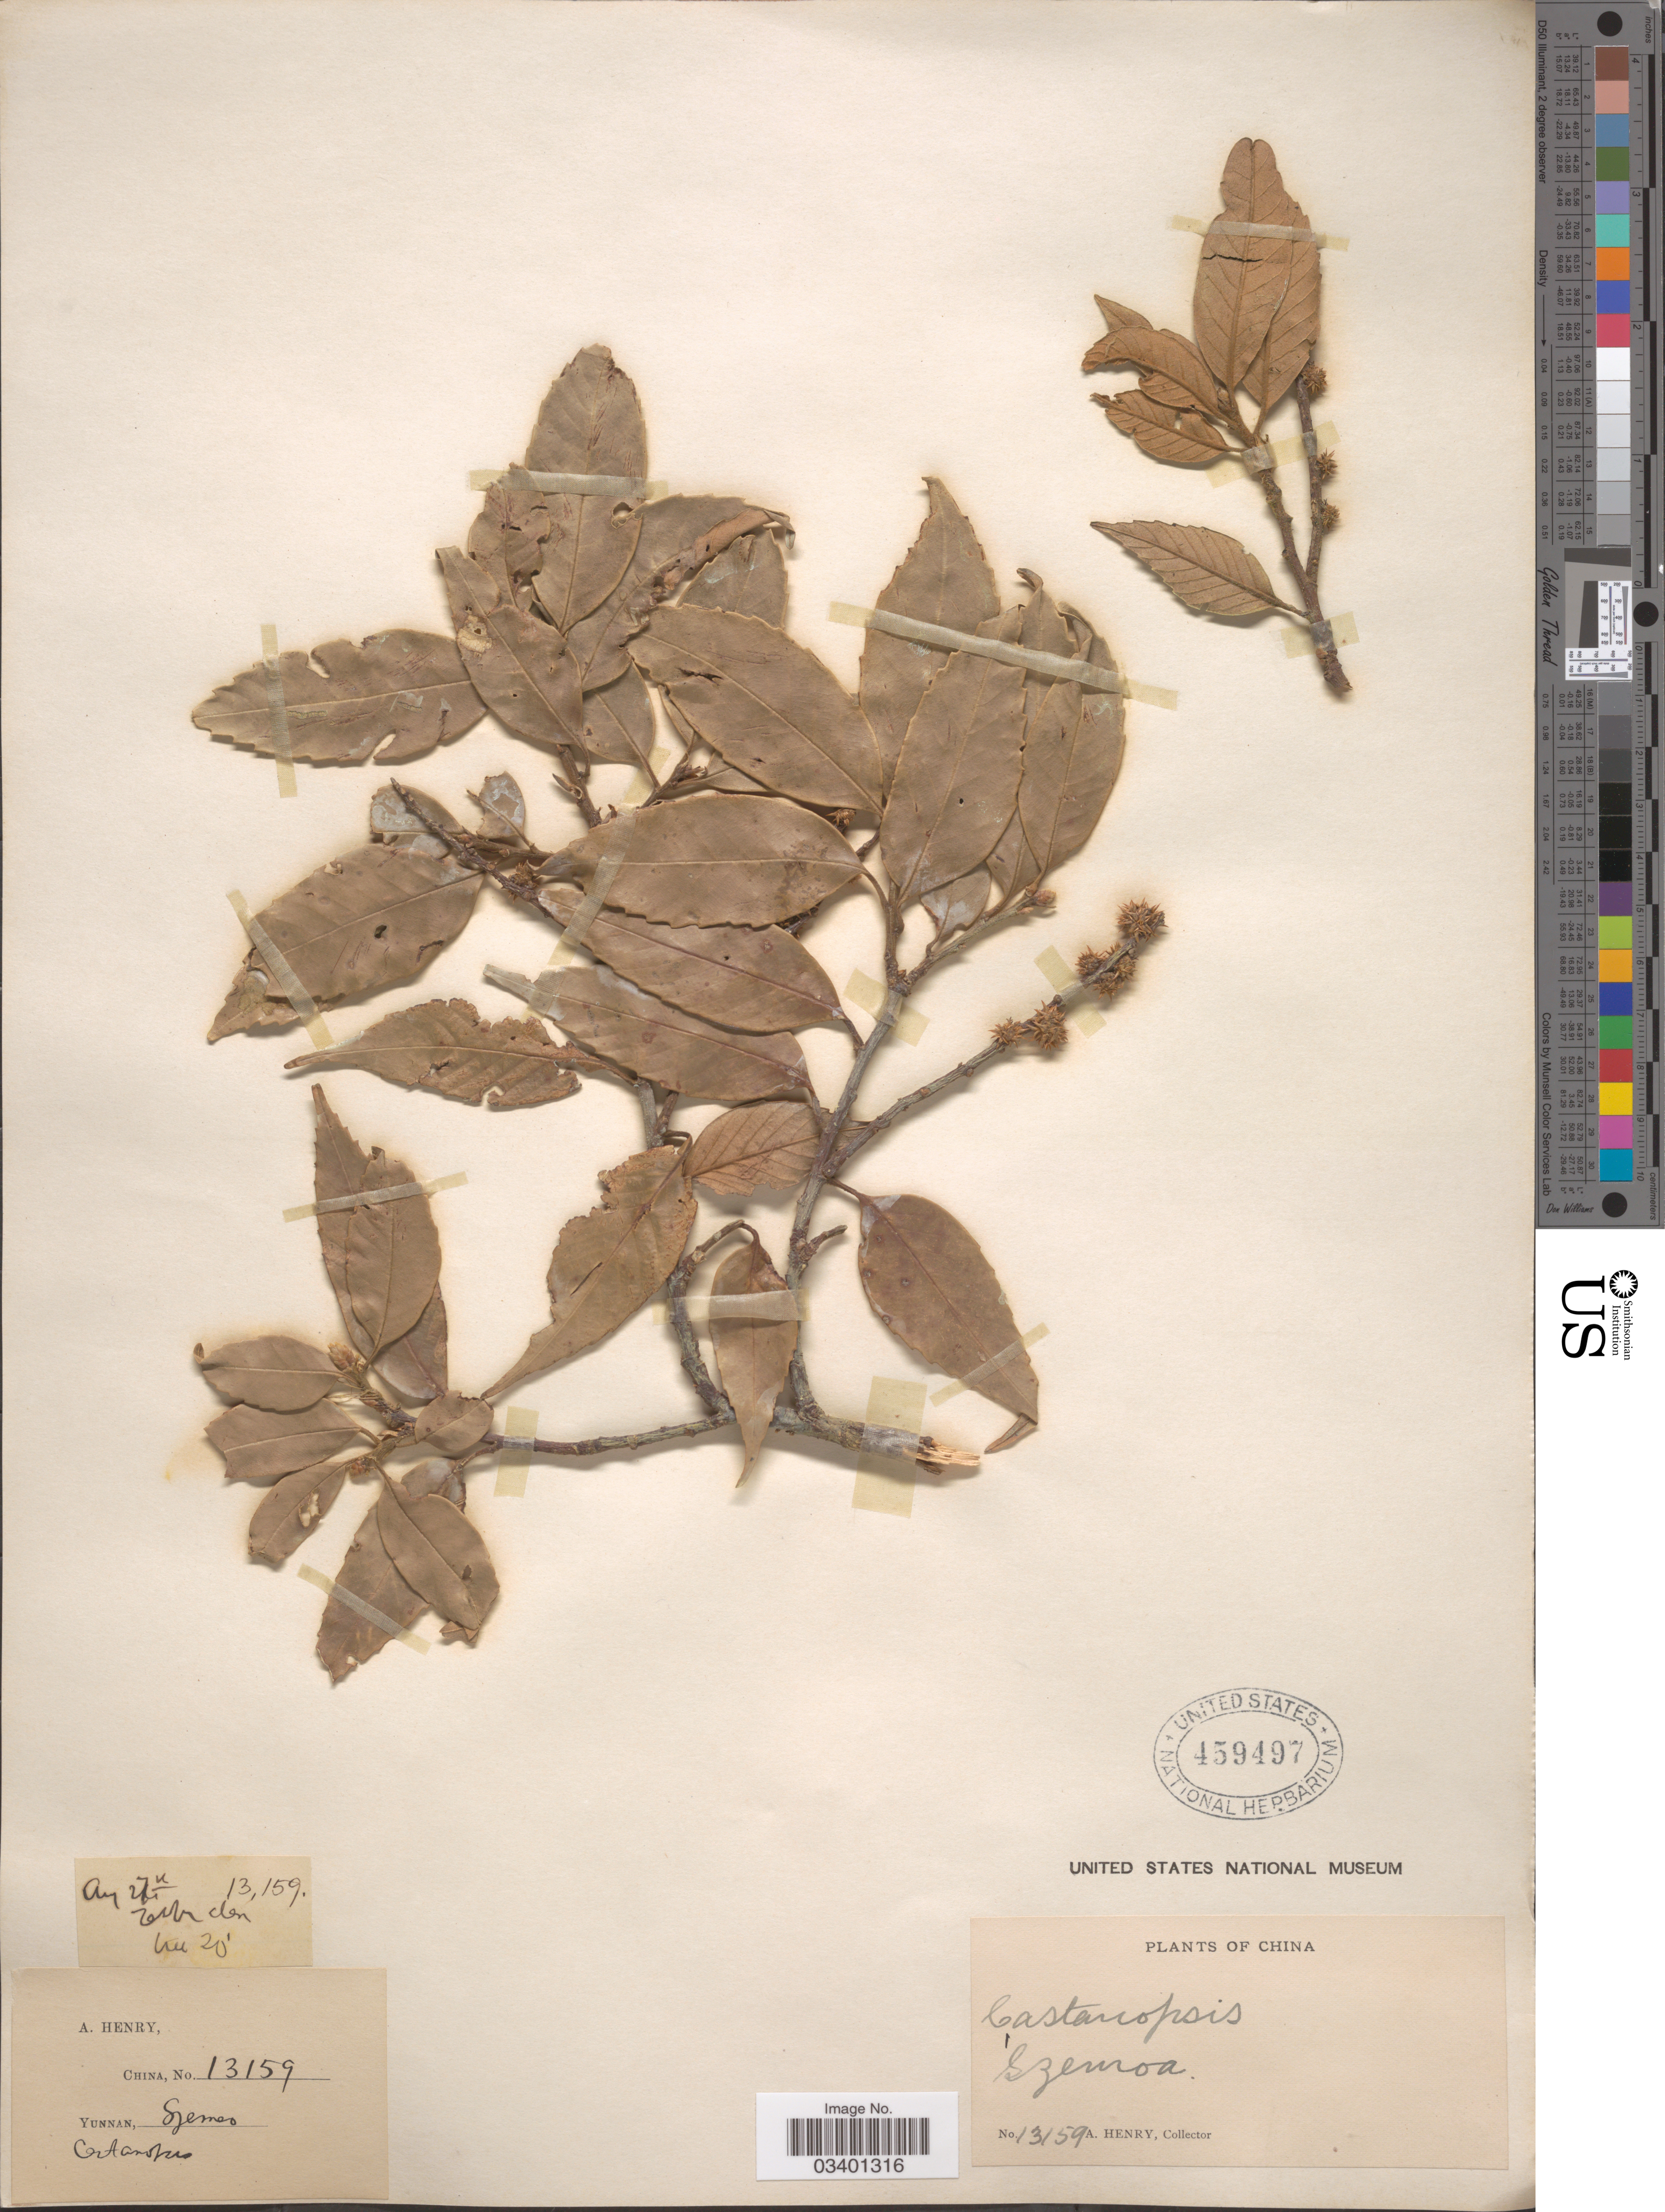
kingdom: Plantae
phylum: Tracheophyta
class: Magnoliopsida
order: Fagales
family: Fagaceae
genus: Castanopsis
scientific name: Castanopsis sp.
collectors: A. Henry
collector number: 13159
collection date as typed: Transcribed d/m/y: /8/27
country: China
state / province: Yunnan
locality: Szemoa.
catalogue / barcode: US 459497